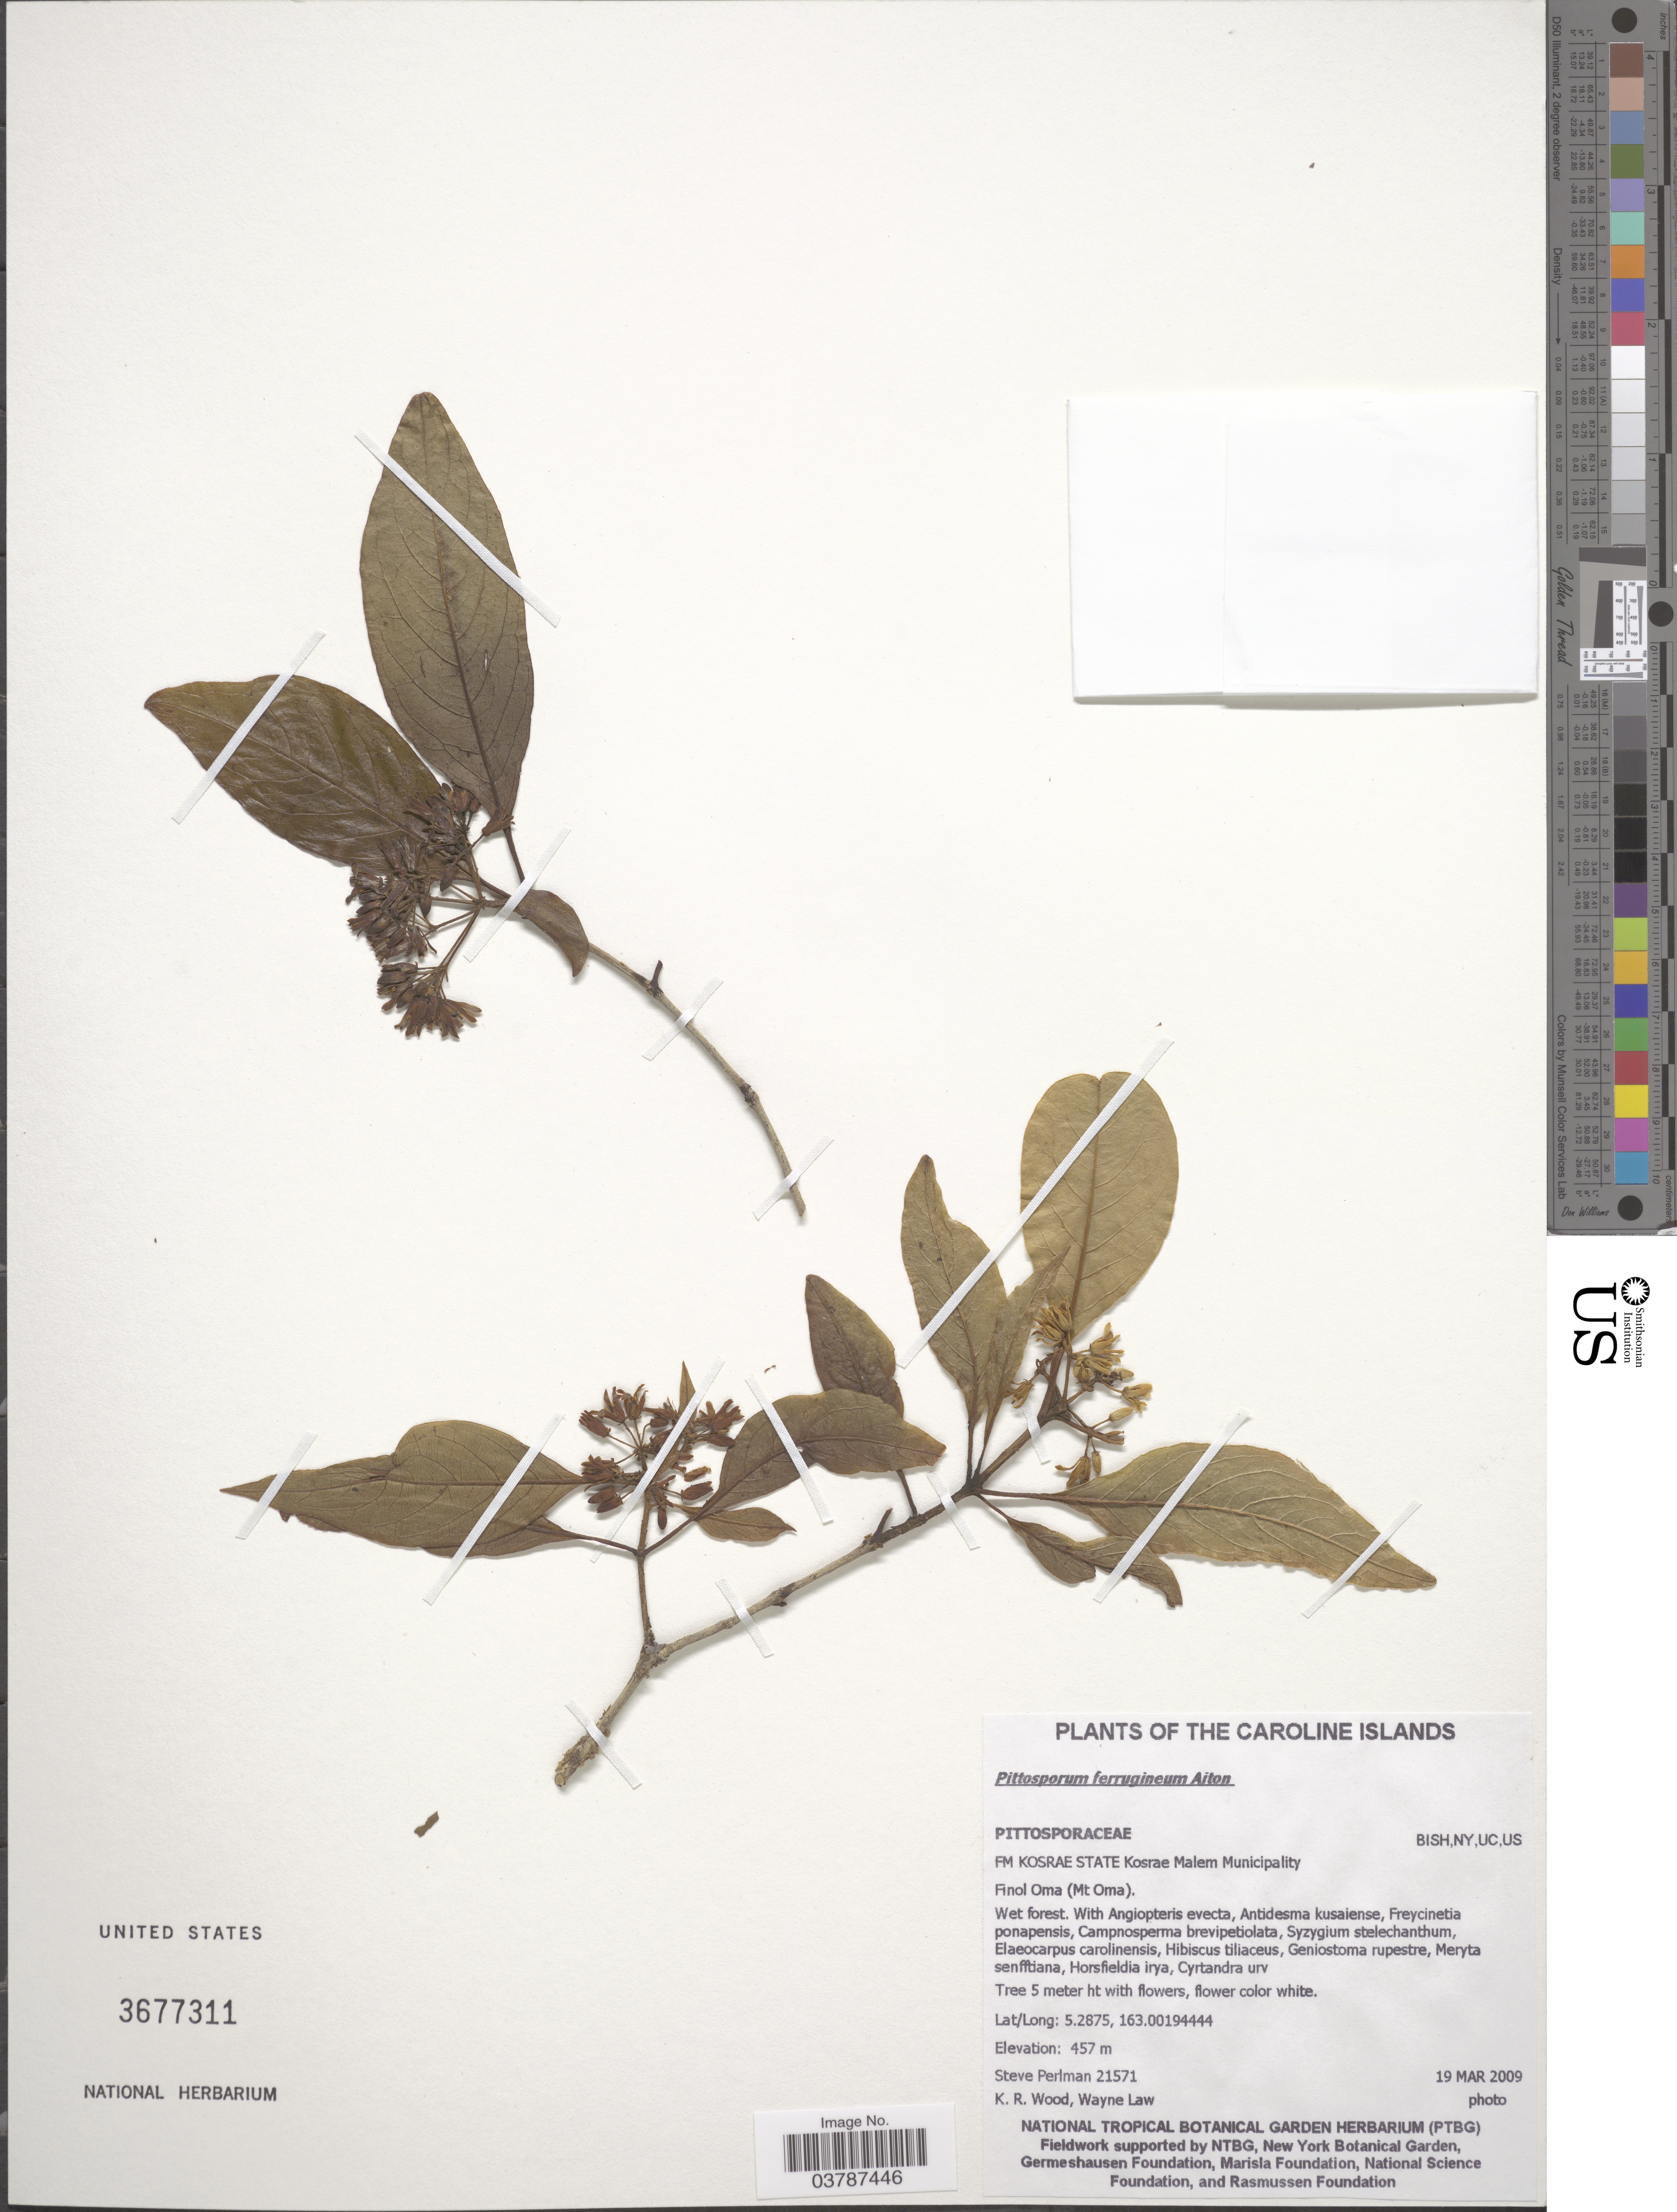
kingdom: Plantae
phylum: Tracheophyta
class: Magnoliopsida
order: Apiales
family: Pittosporaceae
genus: Pittosporum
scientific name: Pittosporum ferrugineum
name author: Dryand. ex Aiton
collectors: S. Perlman, R. Wood & W. Law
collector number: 21571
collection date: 2009-03-19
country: Micronesia, Federated States of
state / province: Kosrae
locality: The Caroline Islands. FM Kosrae State Kosrae Malem Municipality. Finol Oma (Mt Oma).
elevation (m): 457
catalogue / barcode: US 3677311